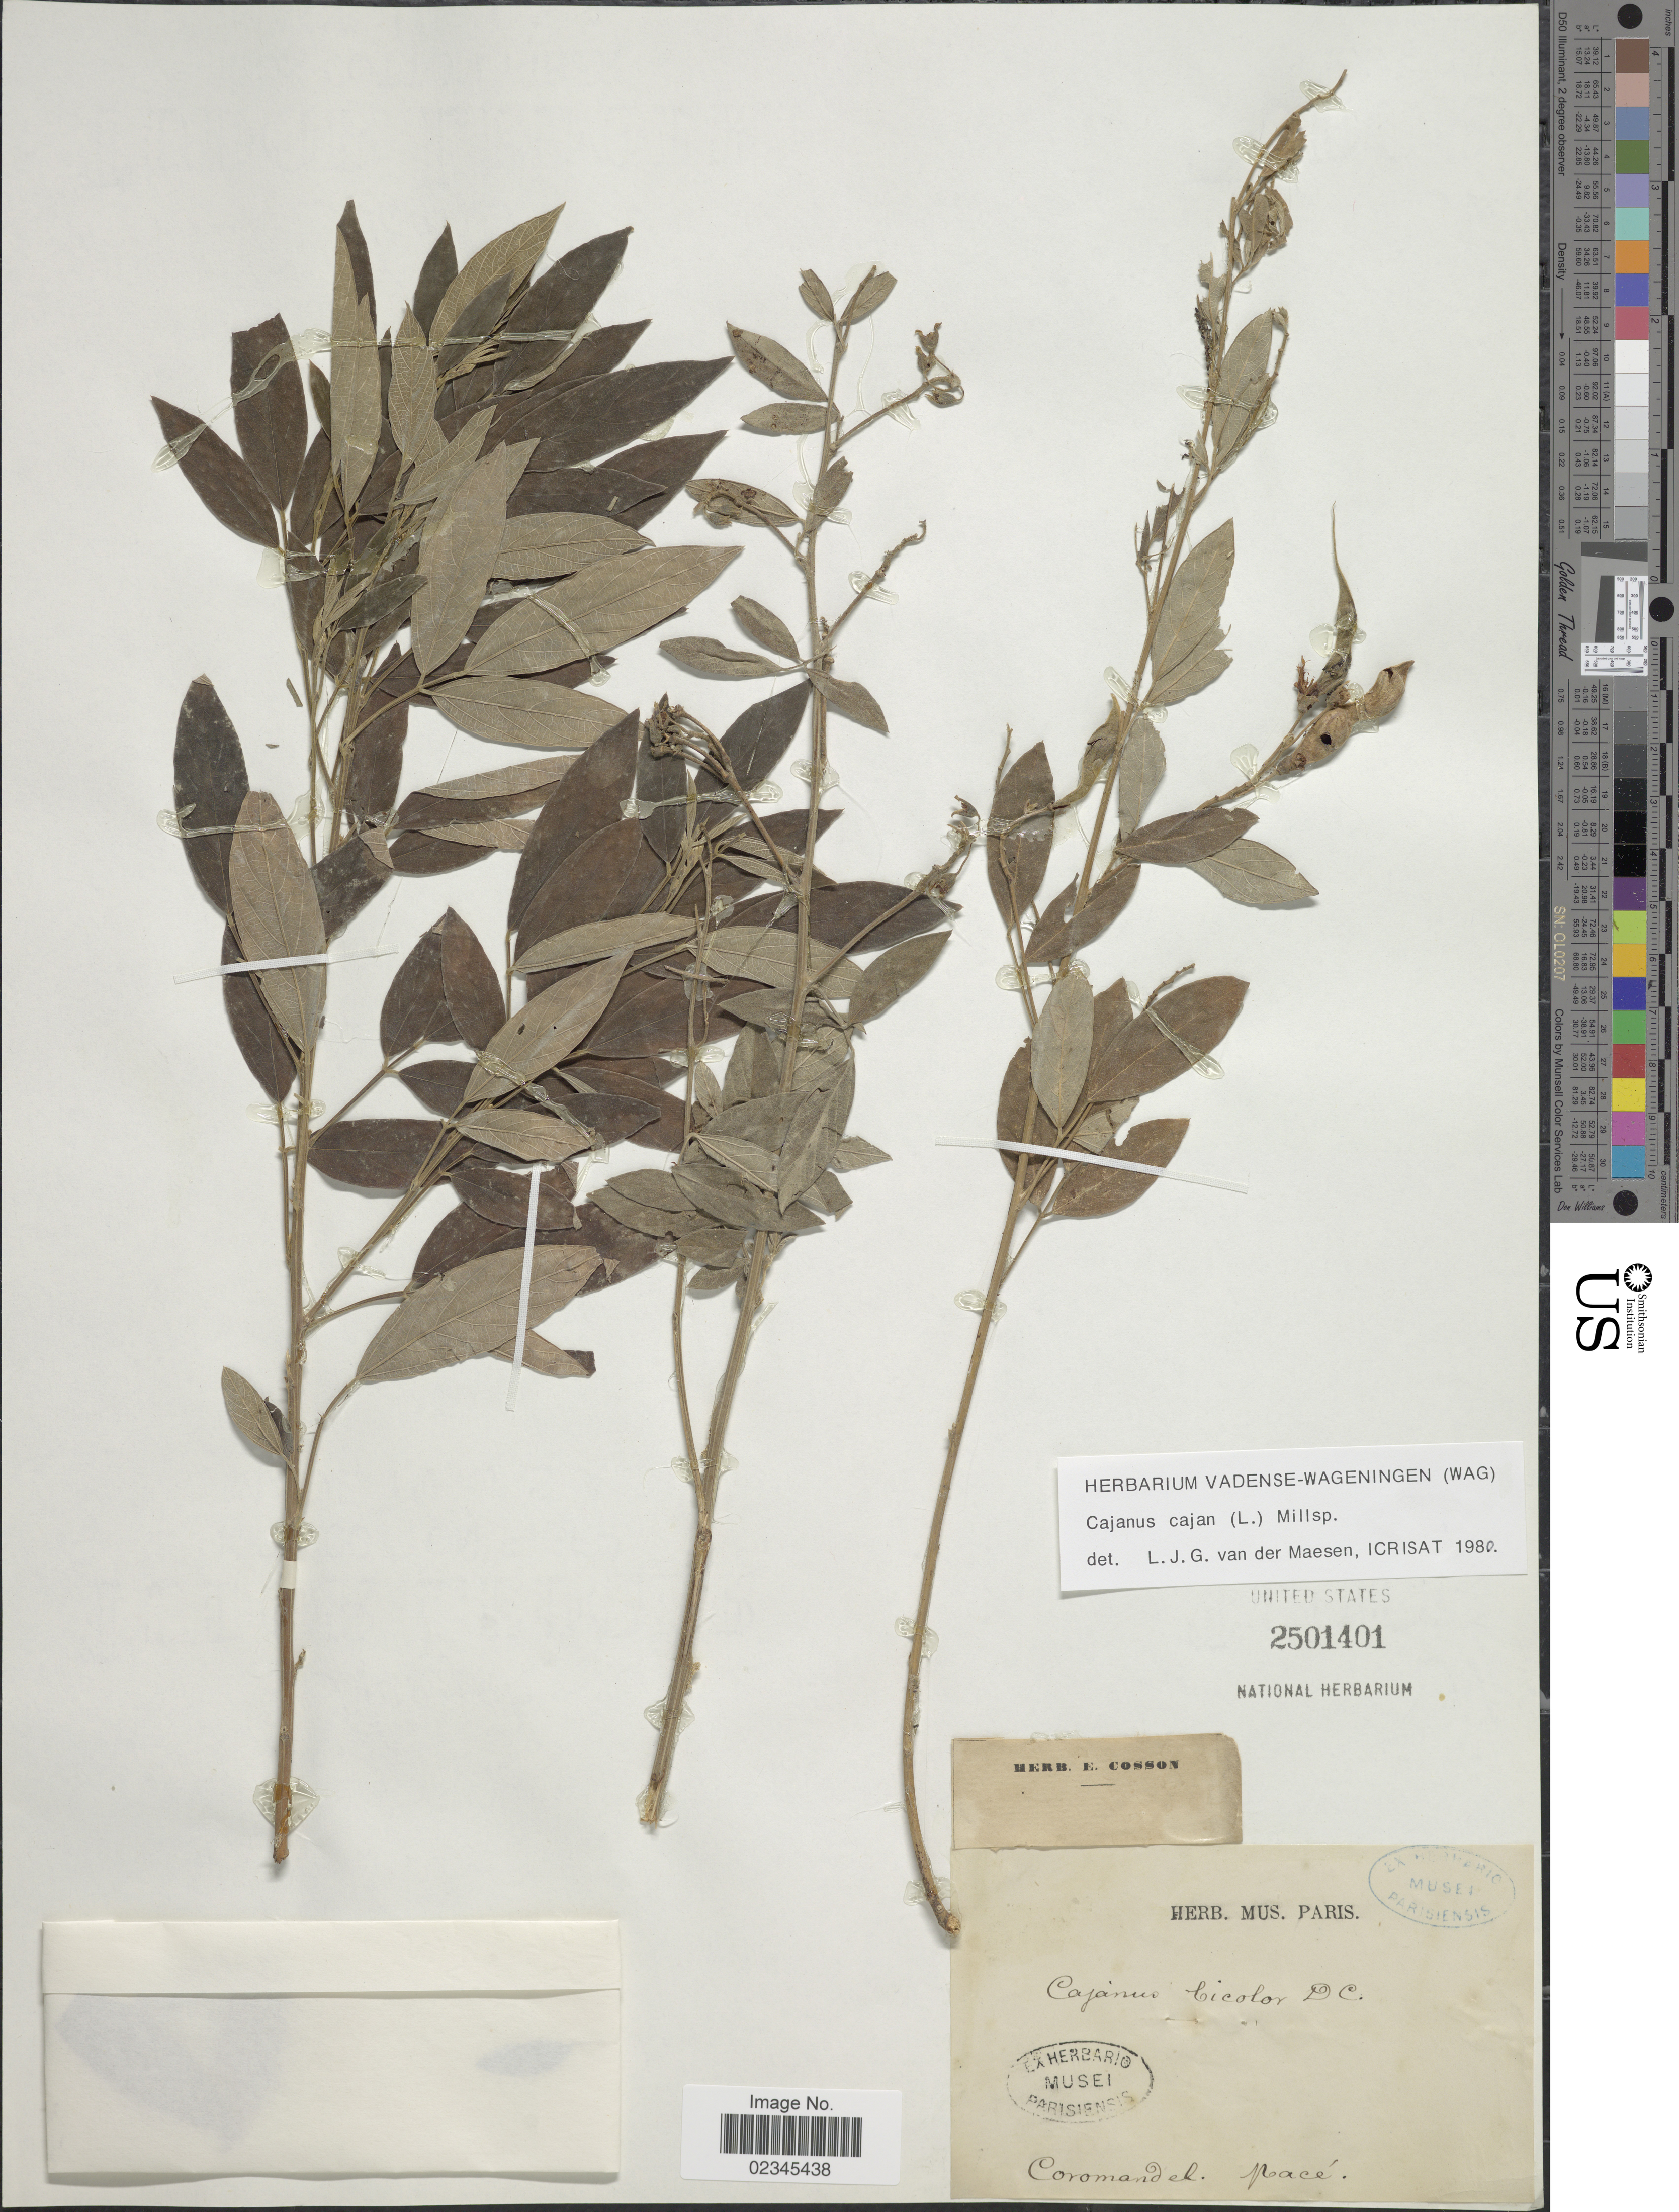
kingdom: Plantae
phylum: Tracheophyta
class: Magnoliopsida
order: Fabales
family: Fabaceae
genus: Cajanus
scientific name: Cajanus cajan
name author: (L.) Huth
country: New Zealand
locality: Coromandel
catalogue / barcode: US 2501401